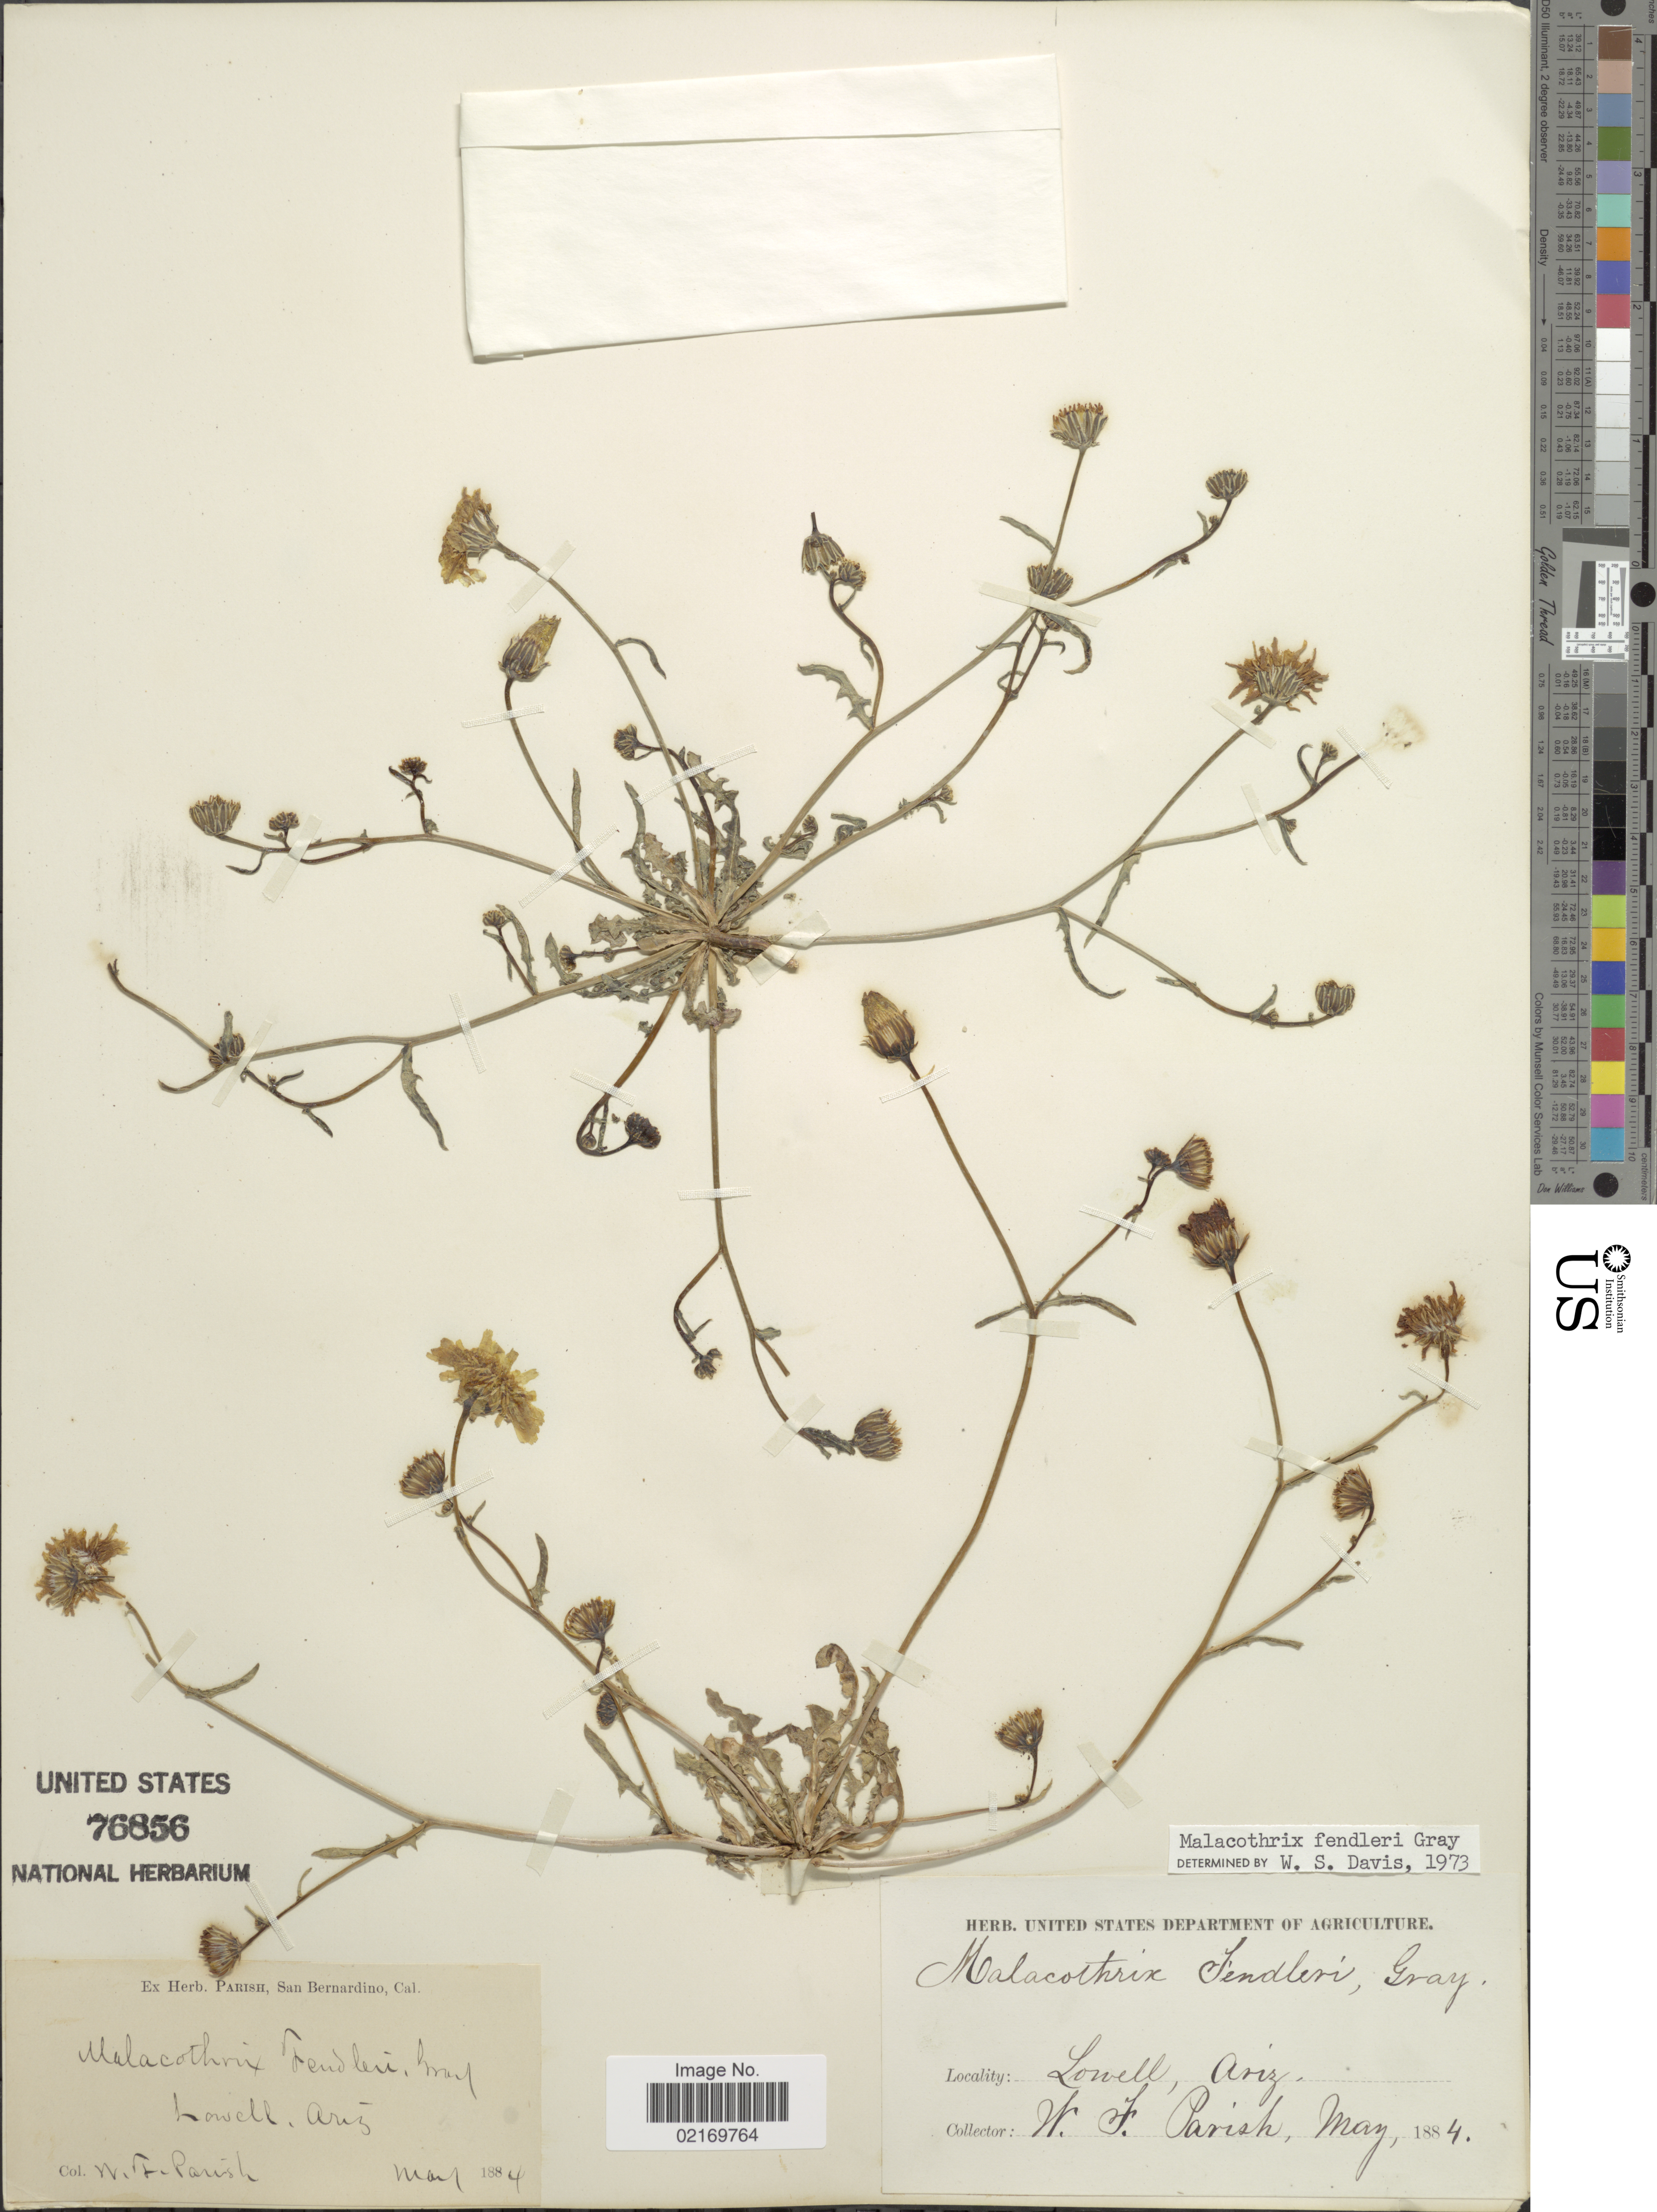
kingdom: Plantae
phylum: Tracheophyta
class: Magnoliopsida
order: Asterales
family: Asteraceae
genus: Malacothrix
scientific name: Malacothrix fendleri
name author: A. Gray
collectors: W. F. Parish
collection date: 1884-05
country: United States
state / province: Arizona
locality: Lowell, Ariz.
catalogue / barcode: US 76856